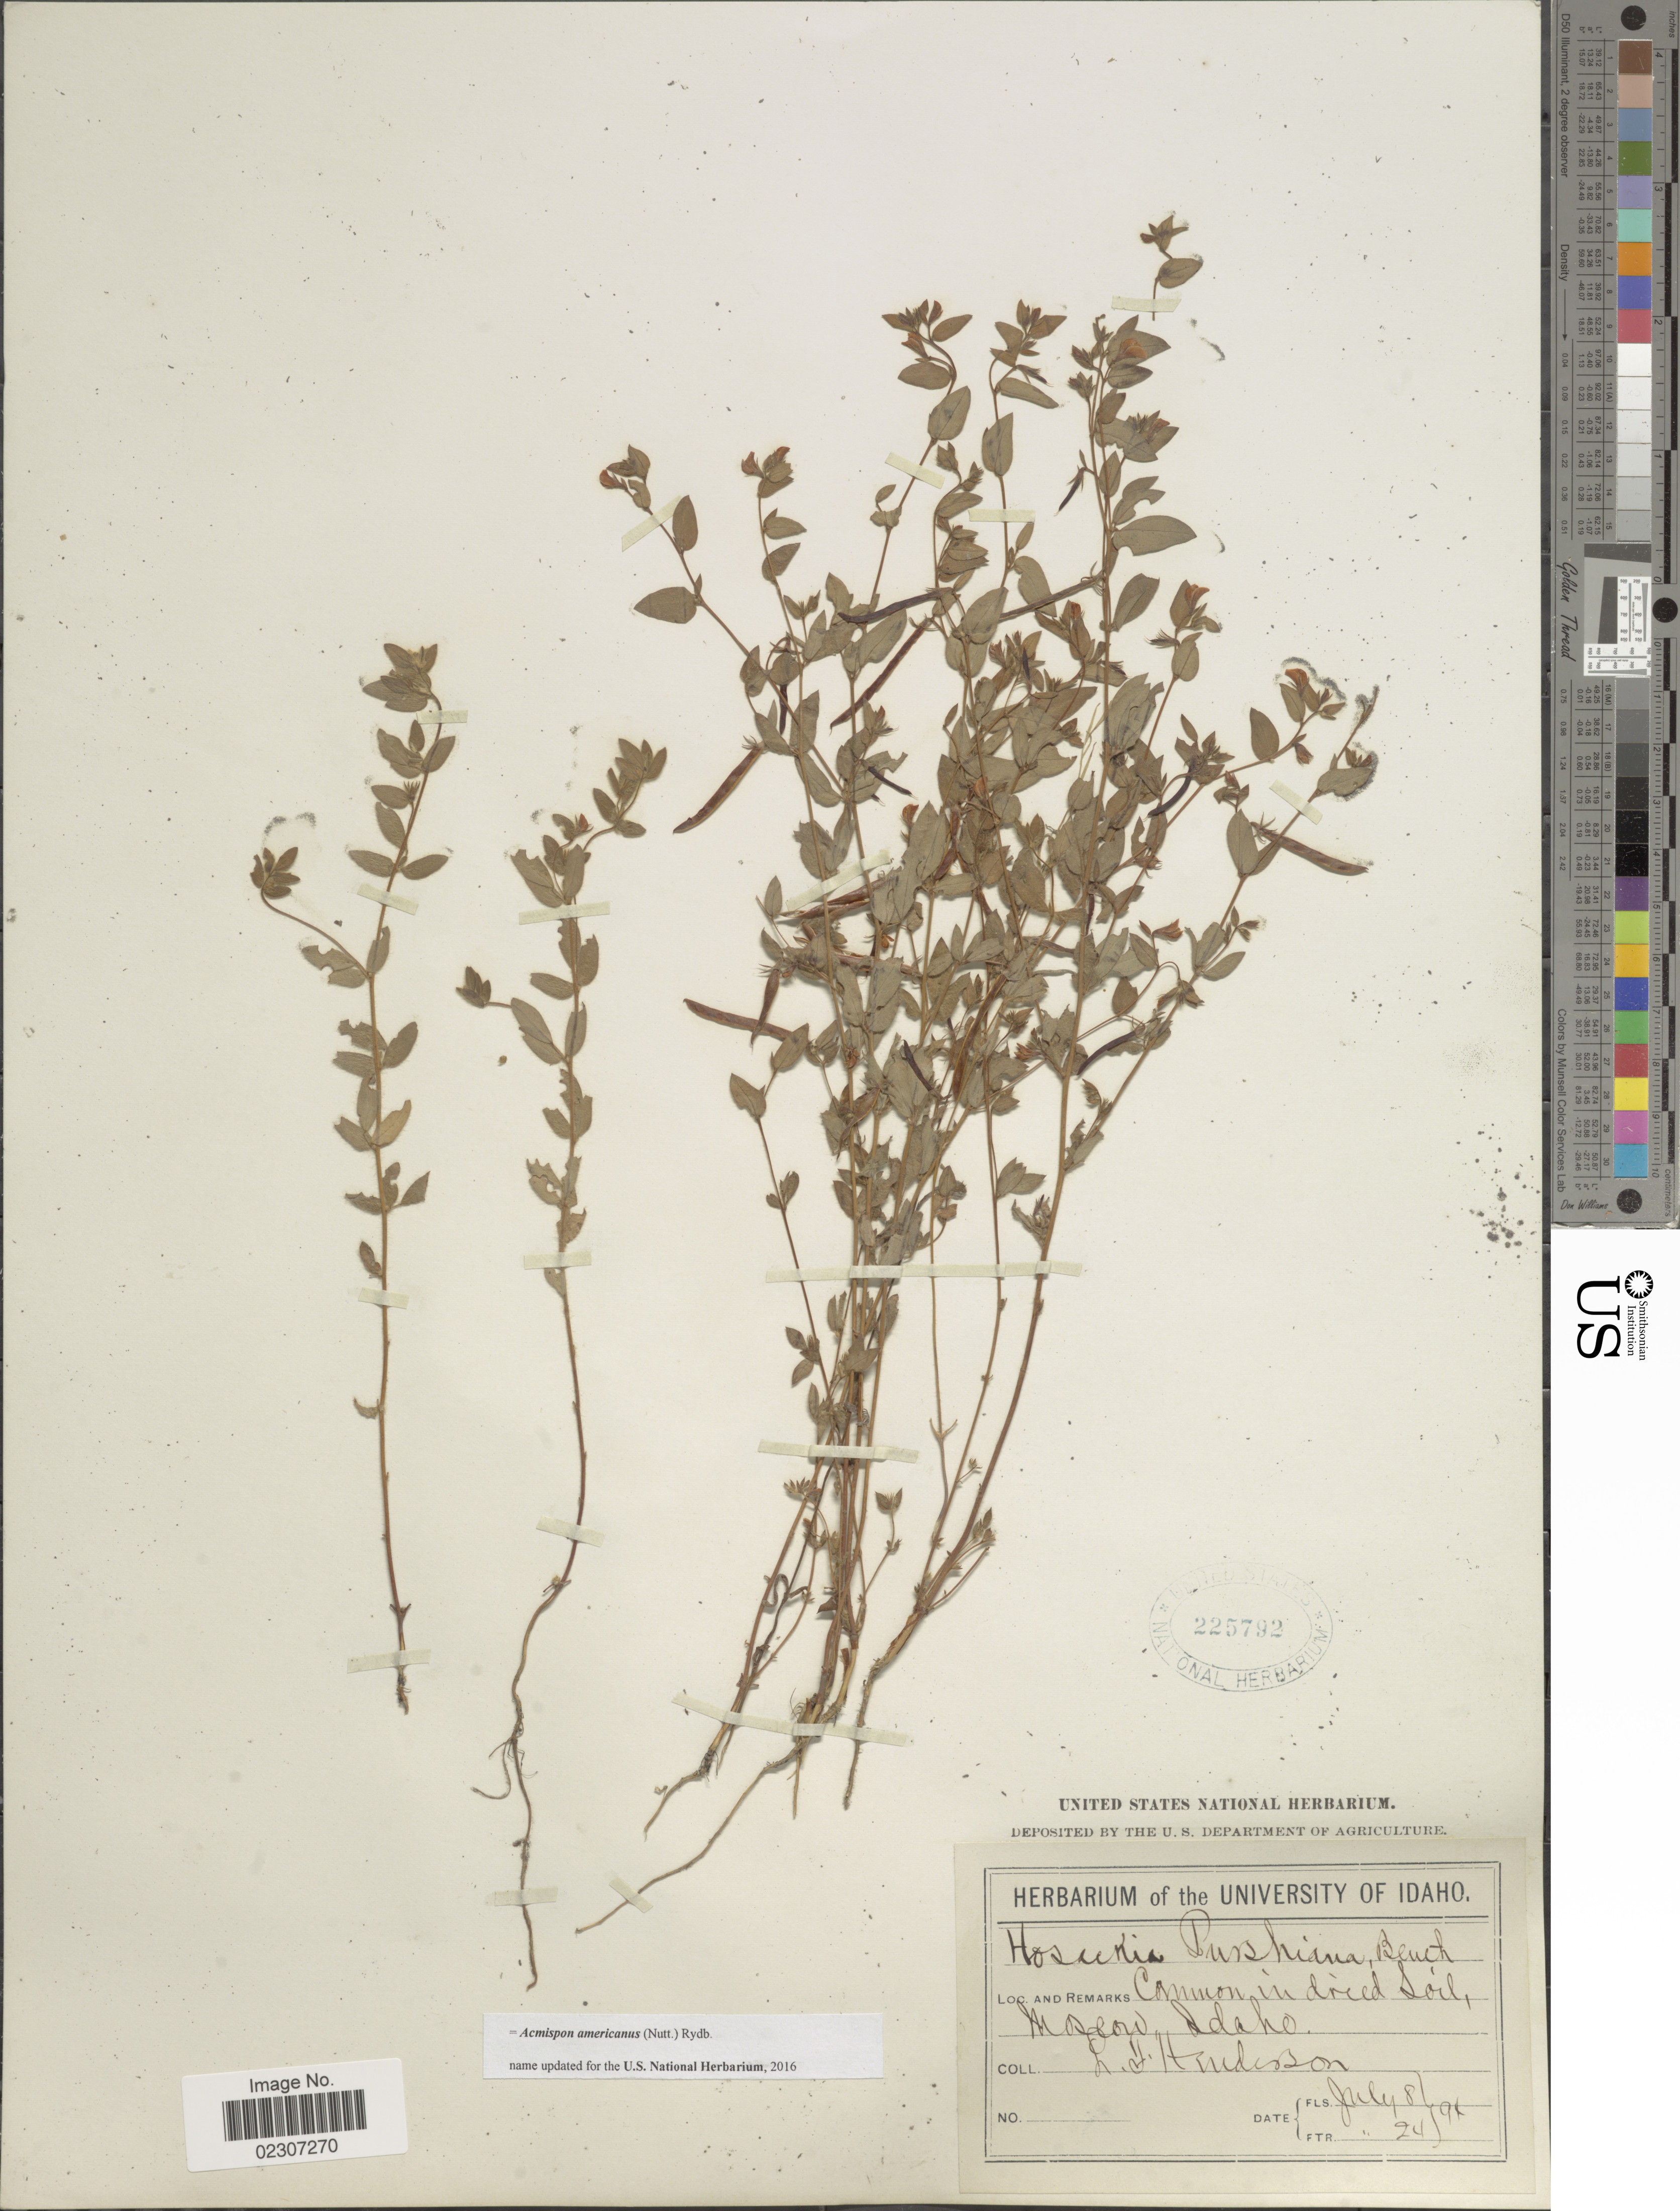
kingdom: Plantae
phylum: Tracheophyta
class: Magnoliopsida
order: Fabales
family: Fabaceae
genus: Acmispon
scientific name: Acmispon americanus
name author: (Nutt.) Rydb.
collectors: L. Henderson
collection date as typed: Transcribed d/m/y: 8/7/94 to 24/7/94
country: United States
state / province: Idaho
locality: Moscow Idaho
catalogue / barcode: US 225792